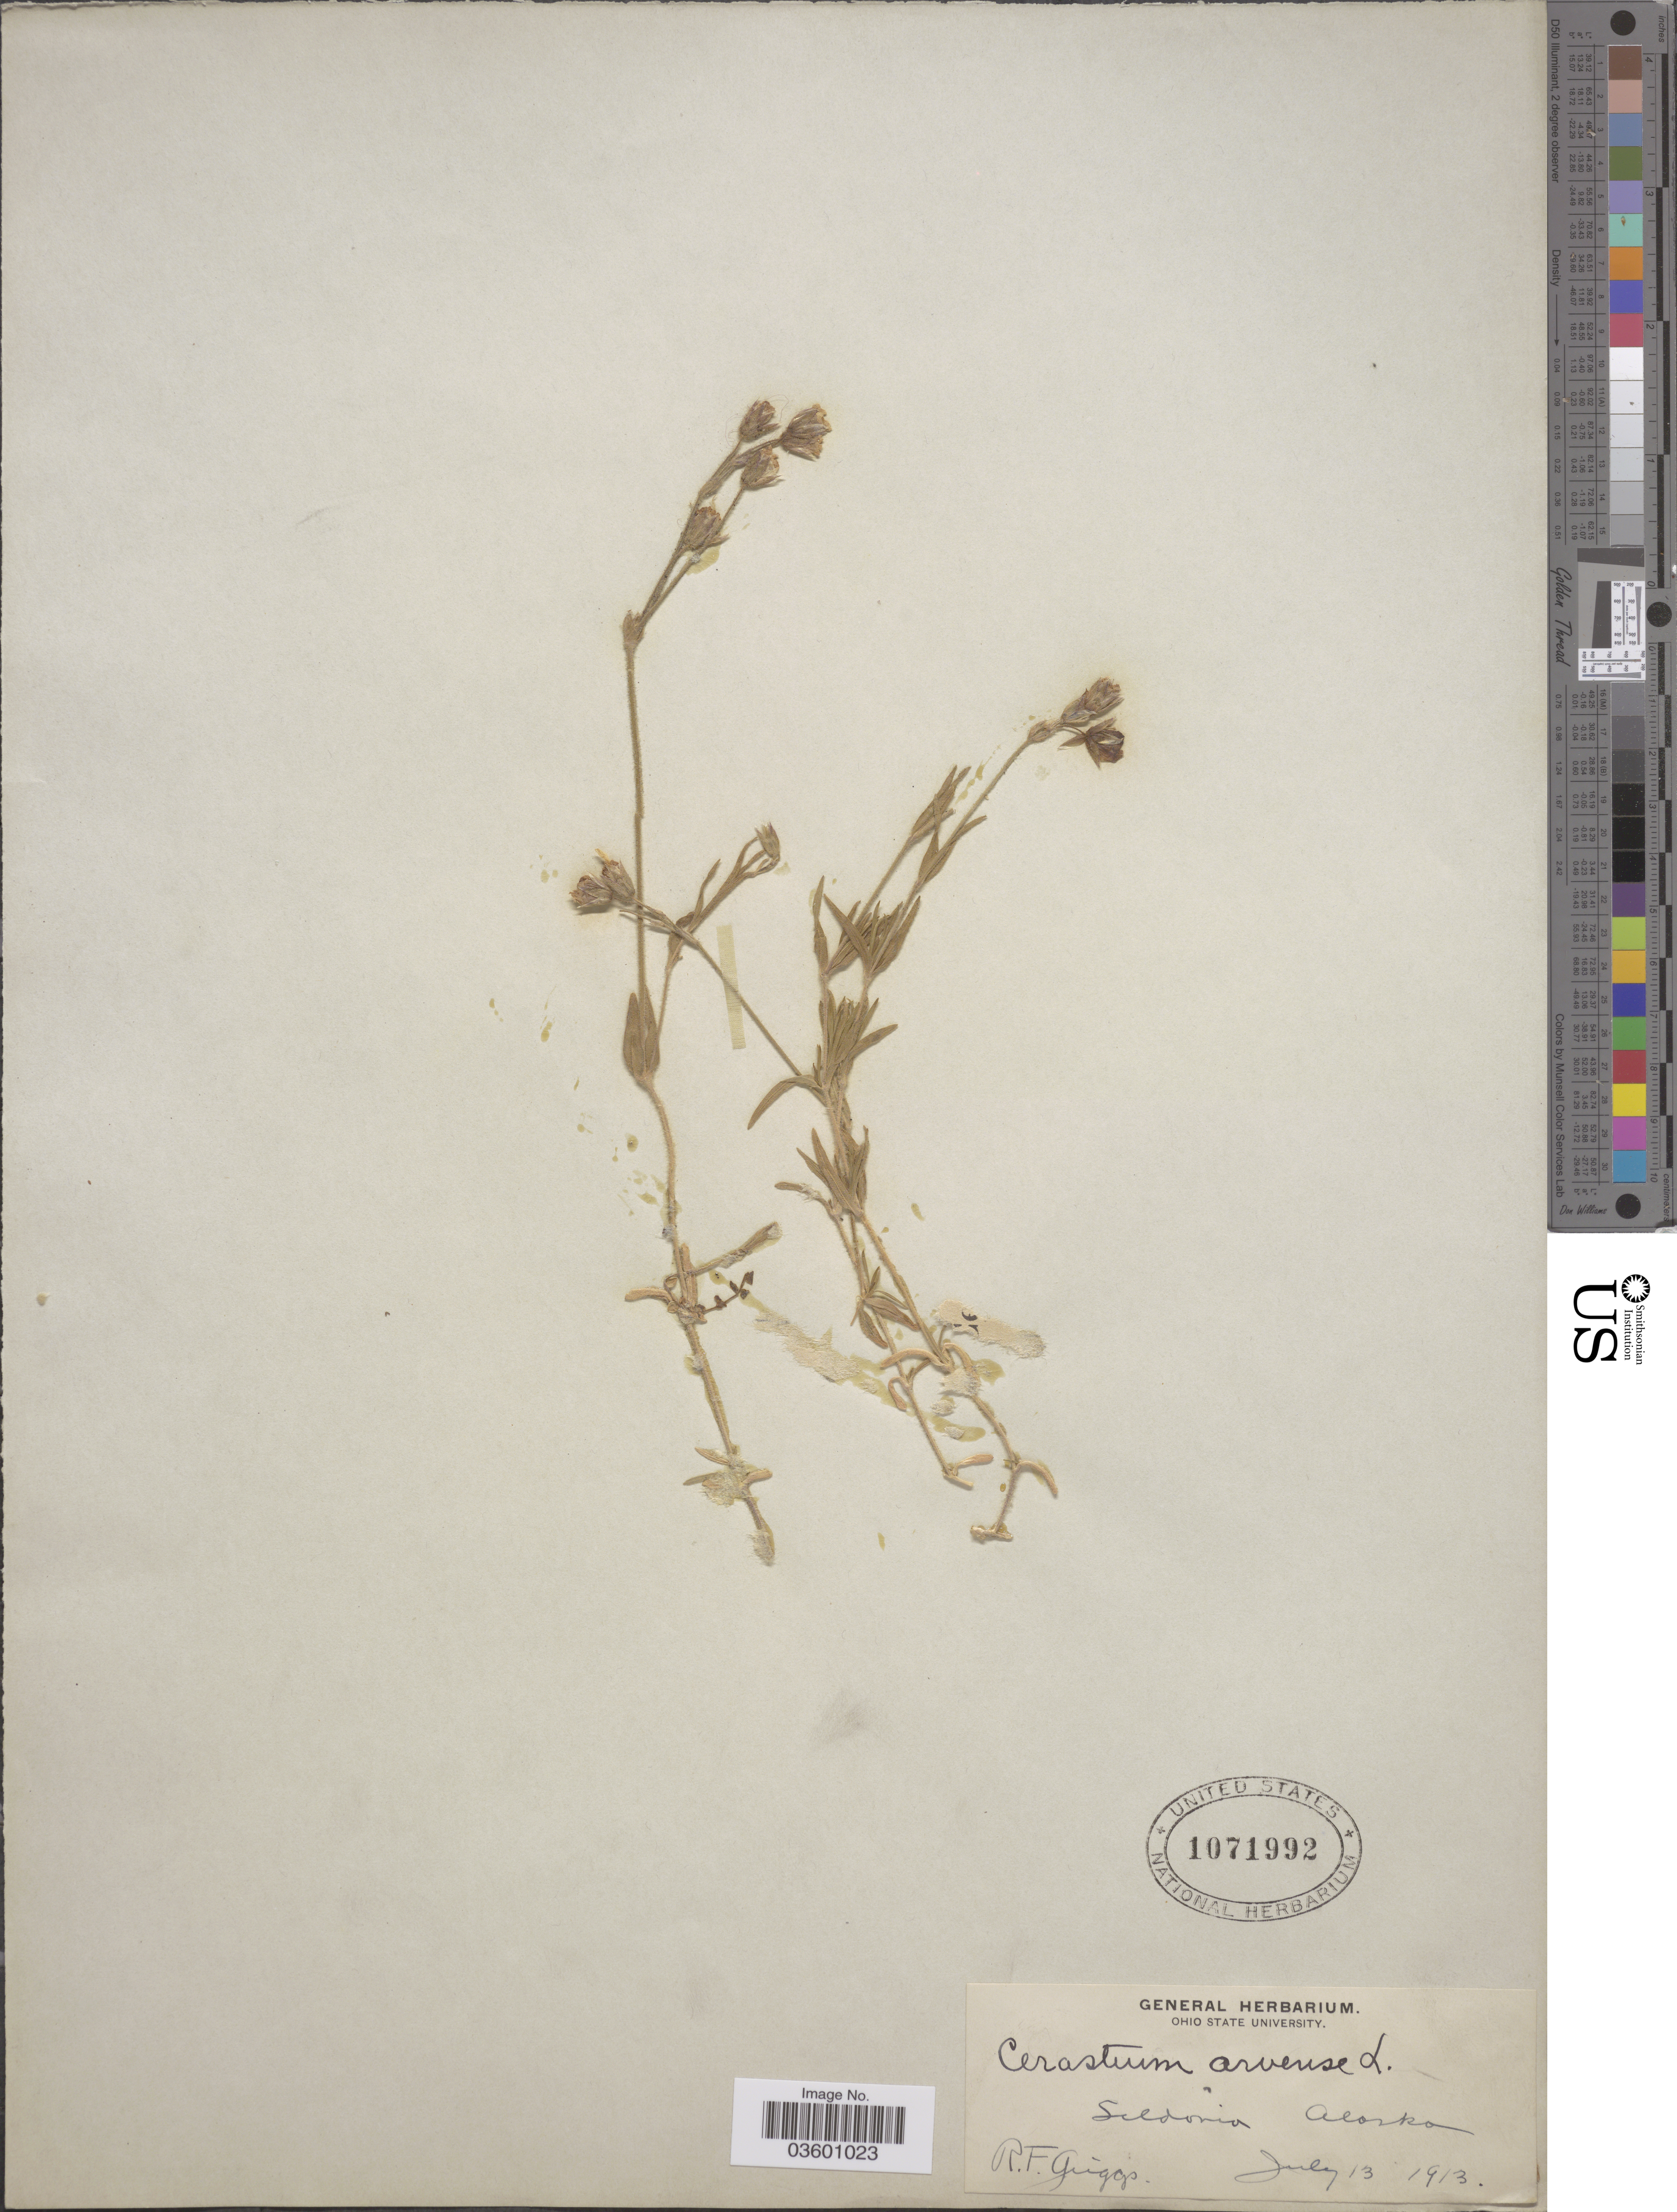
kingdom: Plantae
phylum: Tracheophyta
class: Magnoliopsida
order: Caryophyllales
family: Caryophyllaceae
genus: Cerastium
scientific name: Cerastium arvense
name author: L.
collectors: R. F. Griggs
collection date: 1913-07-13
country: United States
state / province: Alaska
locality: Seldovia.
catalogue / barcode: US 1071992